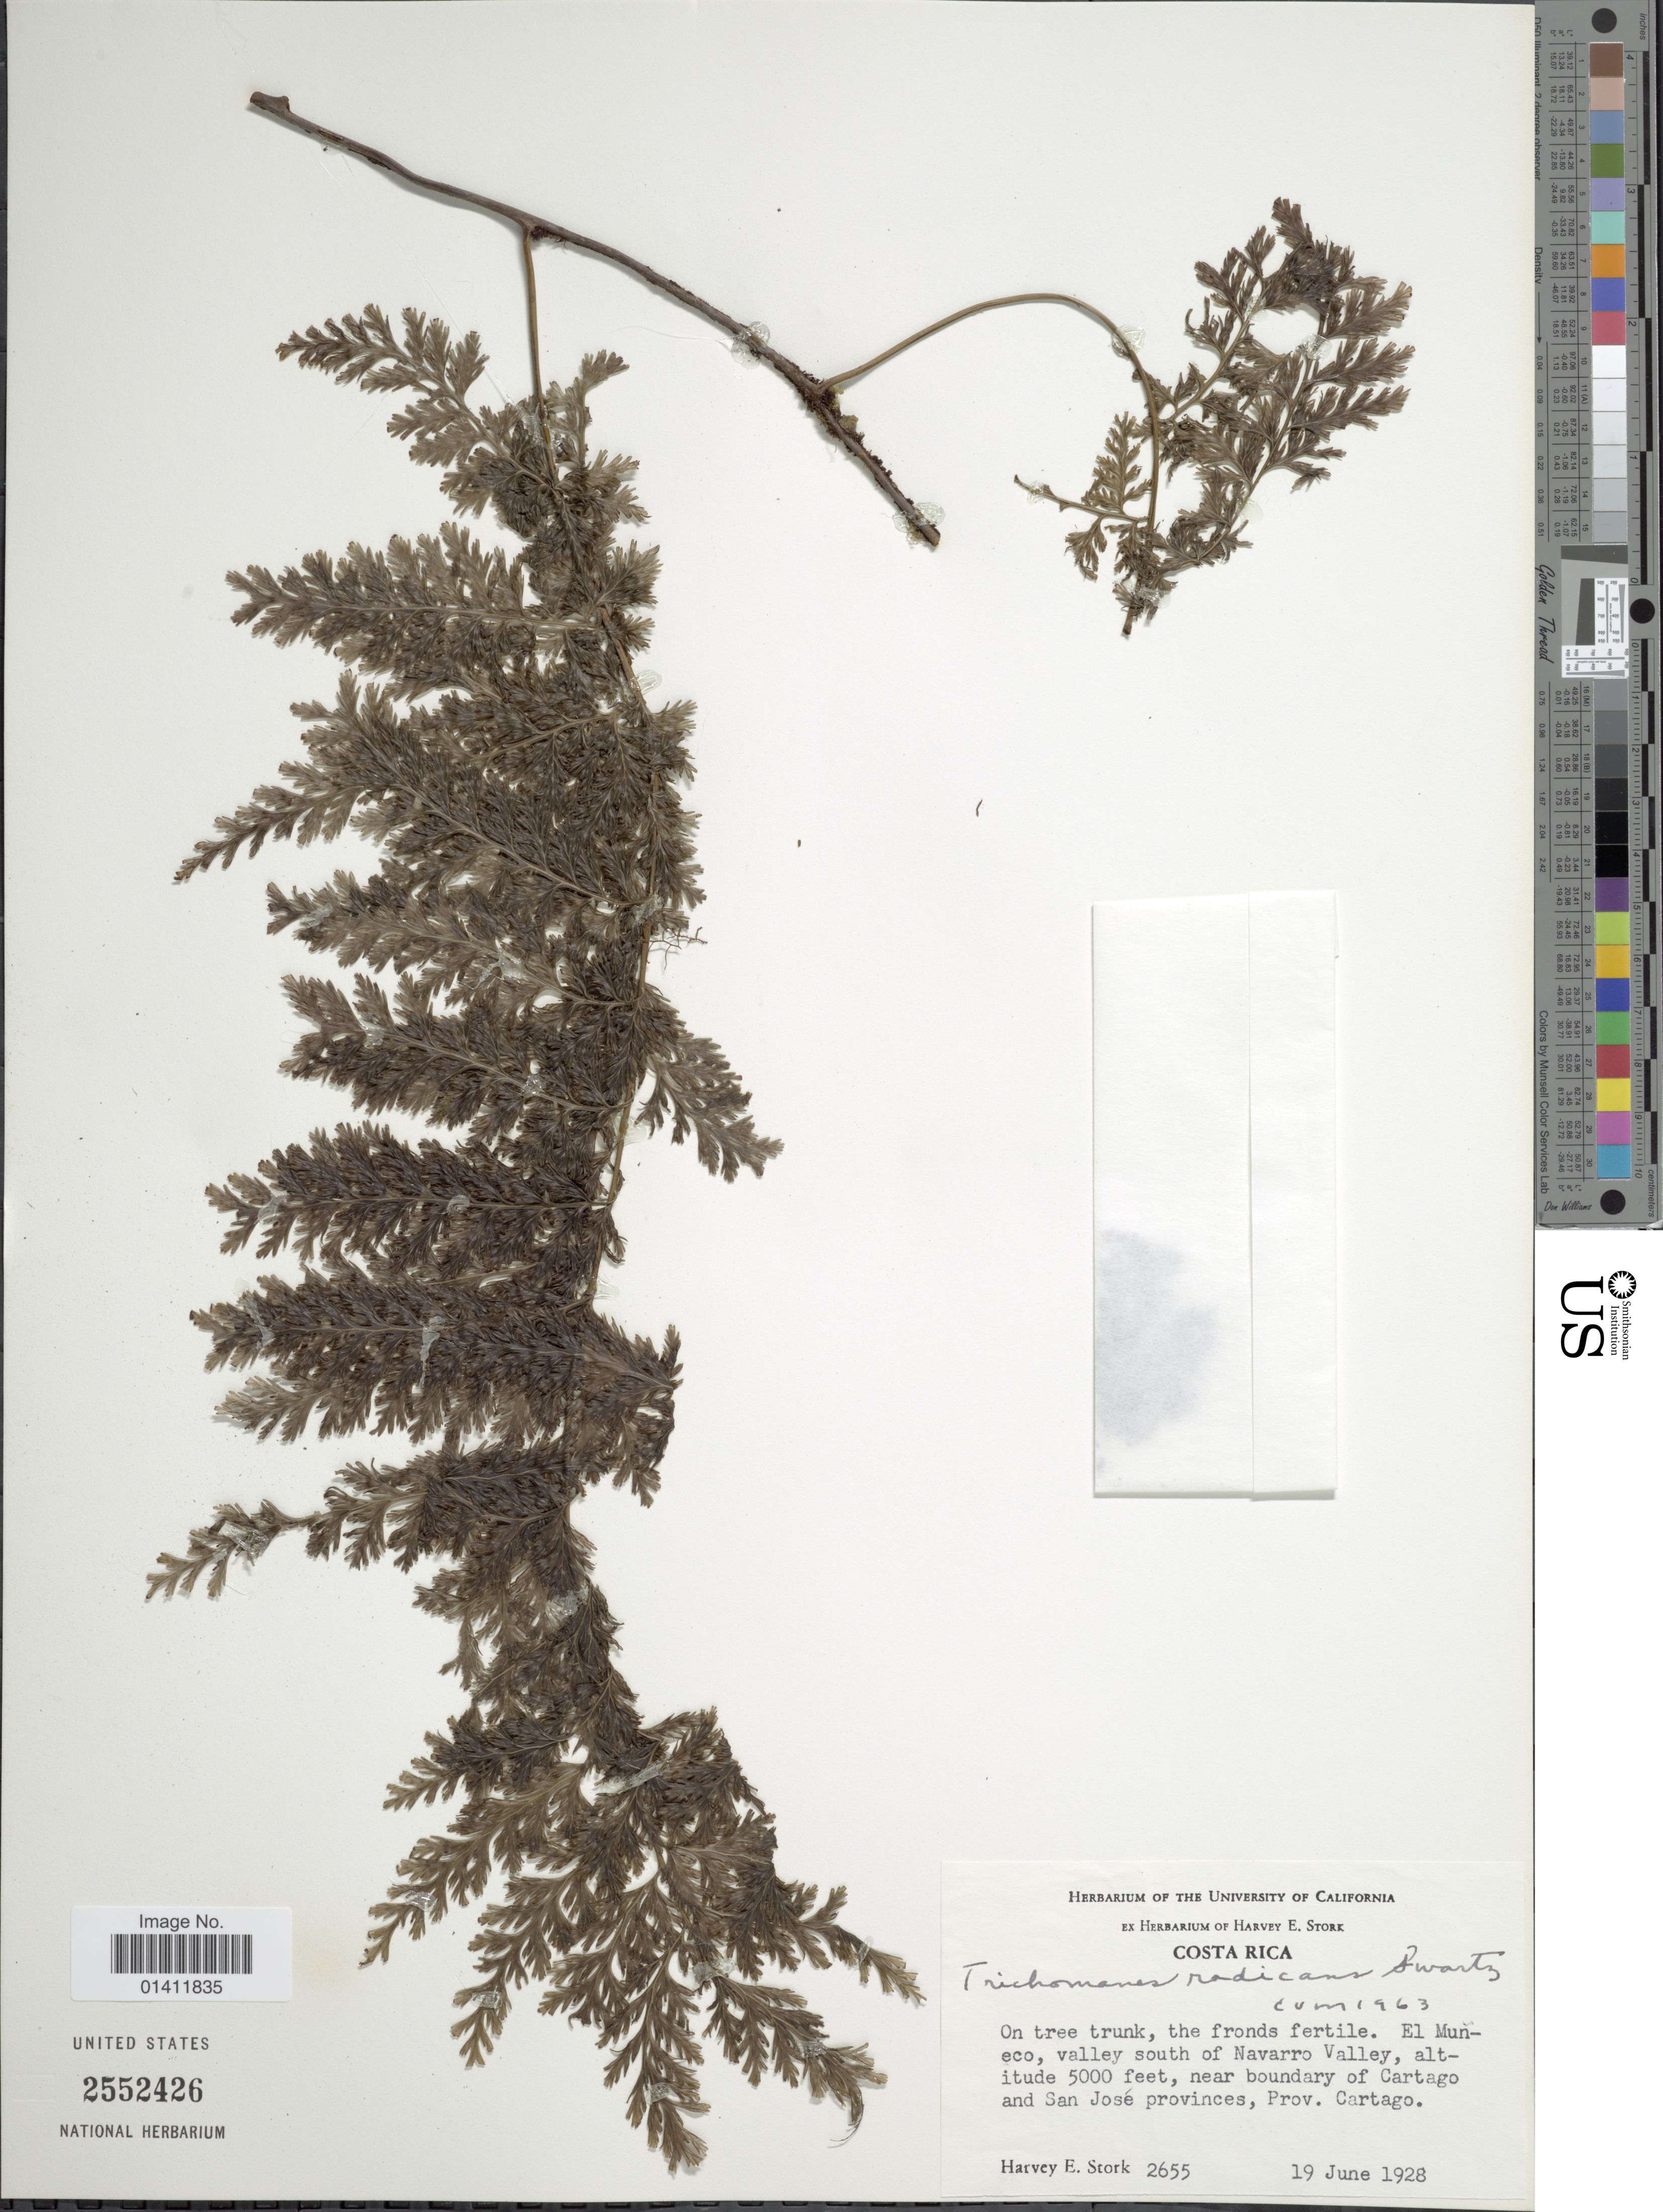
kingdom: Plantae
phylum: Tracheophyta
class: Polypodiopsida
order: Hymenophyllales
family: Hymenophyllaceae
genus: Vandenboschia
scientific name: Vandenboschia radicans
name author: (Sw.) Copel.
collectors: H. E. Stork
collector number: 2655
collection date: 1928-06-19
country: Costa Rica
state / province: Cartago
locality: El Muneco, valley south of Navarro Valley. Near boundary of Cartago and San Jose provinces, Prov. Cartago.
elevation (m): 1524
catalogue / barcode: US 2552426